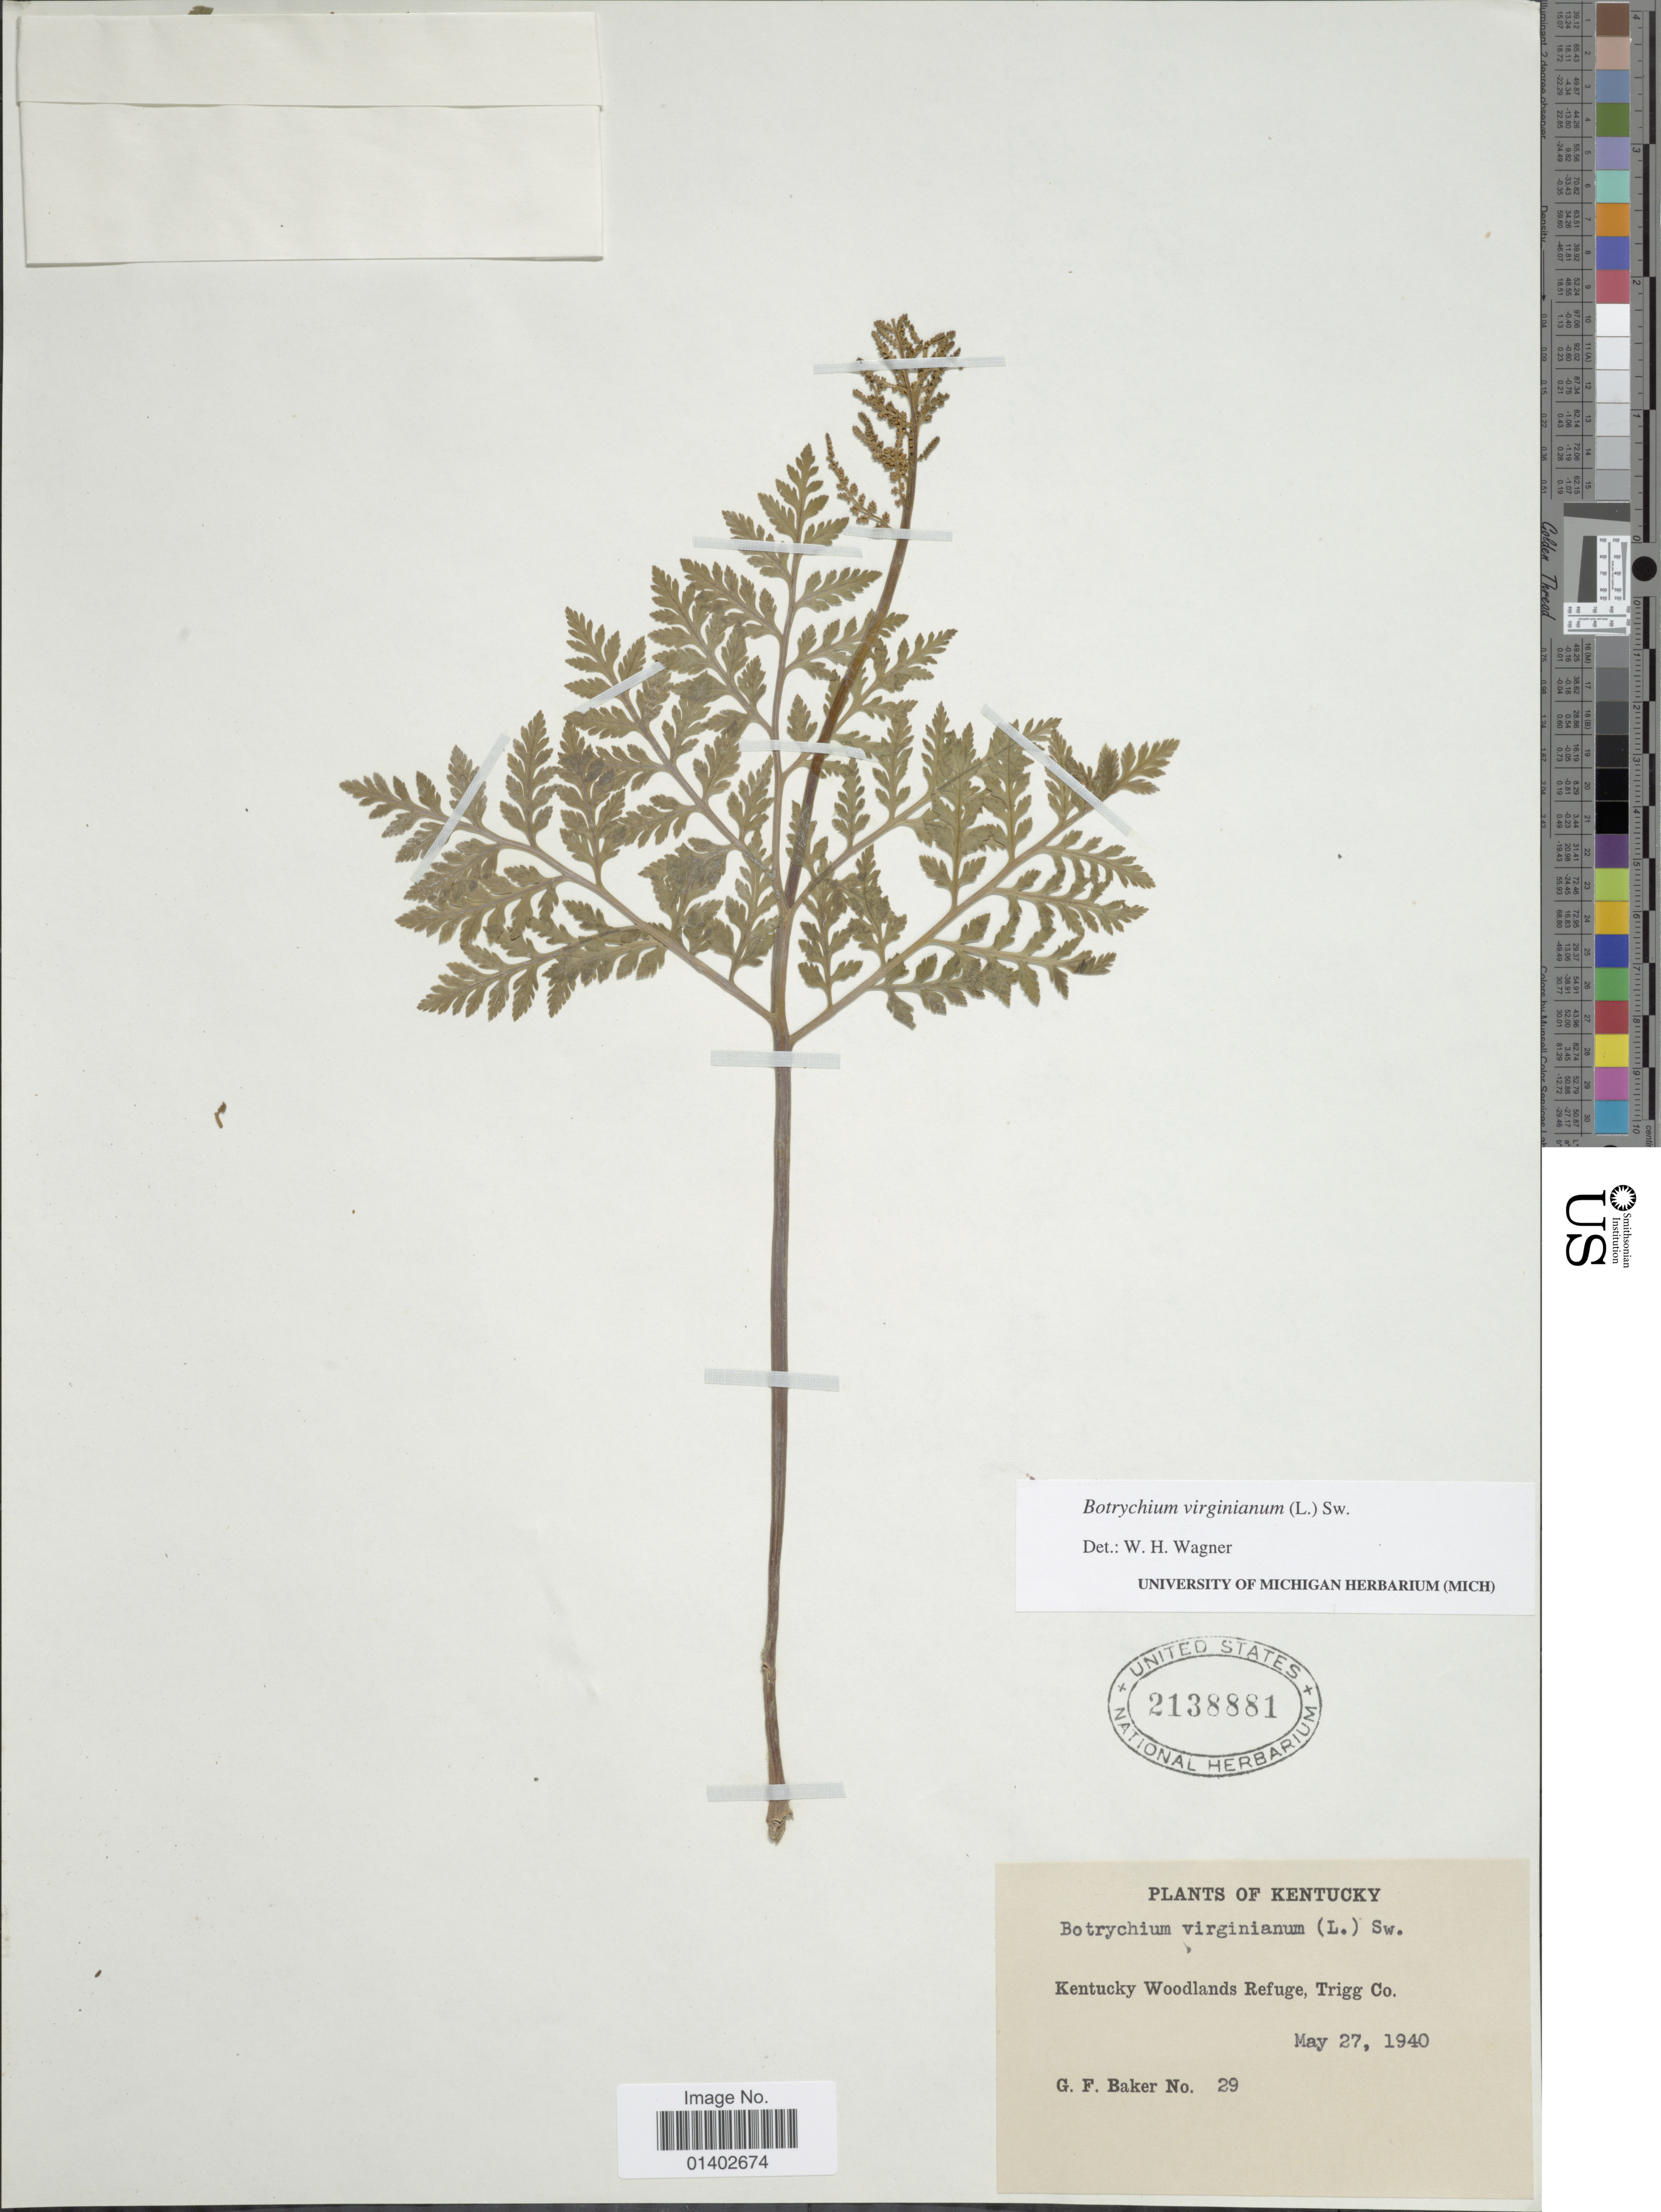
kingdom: Plantae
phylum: Tracheophyta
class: Polypodiopsida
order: Ophioglossales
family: Ophioglossaceae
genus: Botrychium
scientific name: Botrychium virginianum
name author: (L.) Sw.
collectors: G. Baker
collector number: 29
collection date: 1940-05-27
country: United States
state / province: Kentucky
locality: Kentucky Woodlands Refuge, Trigg Co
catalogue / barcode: US 2138881